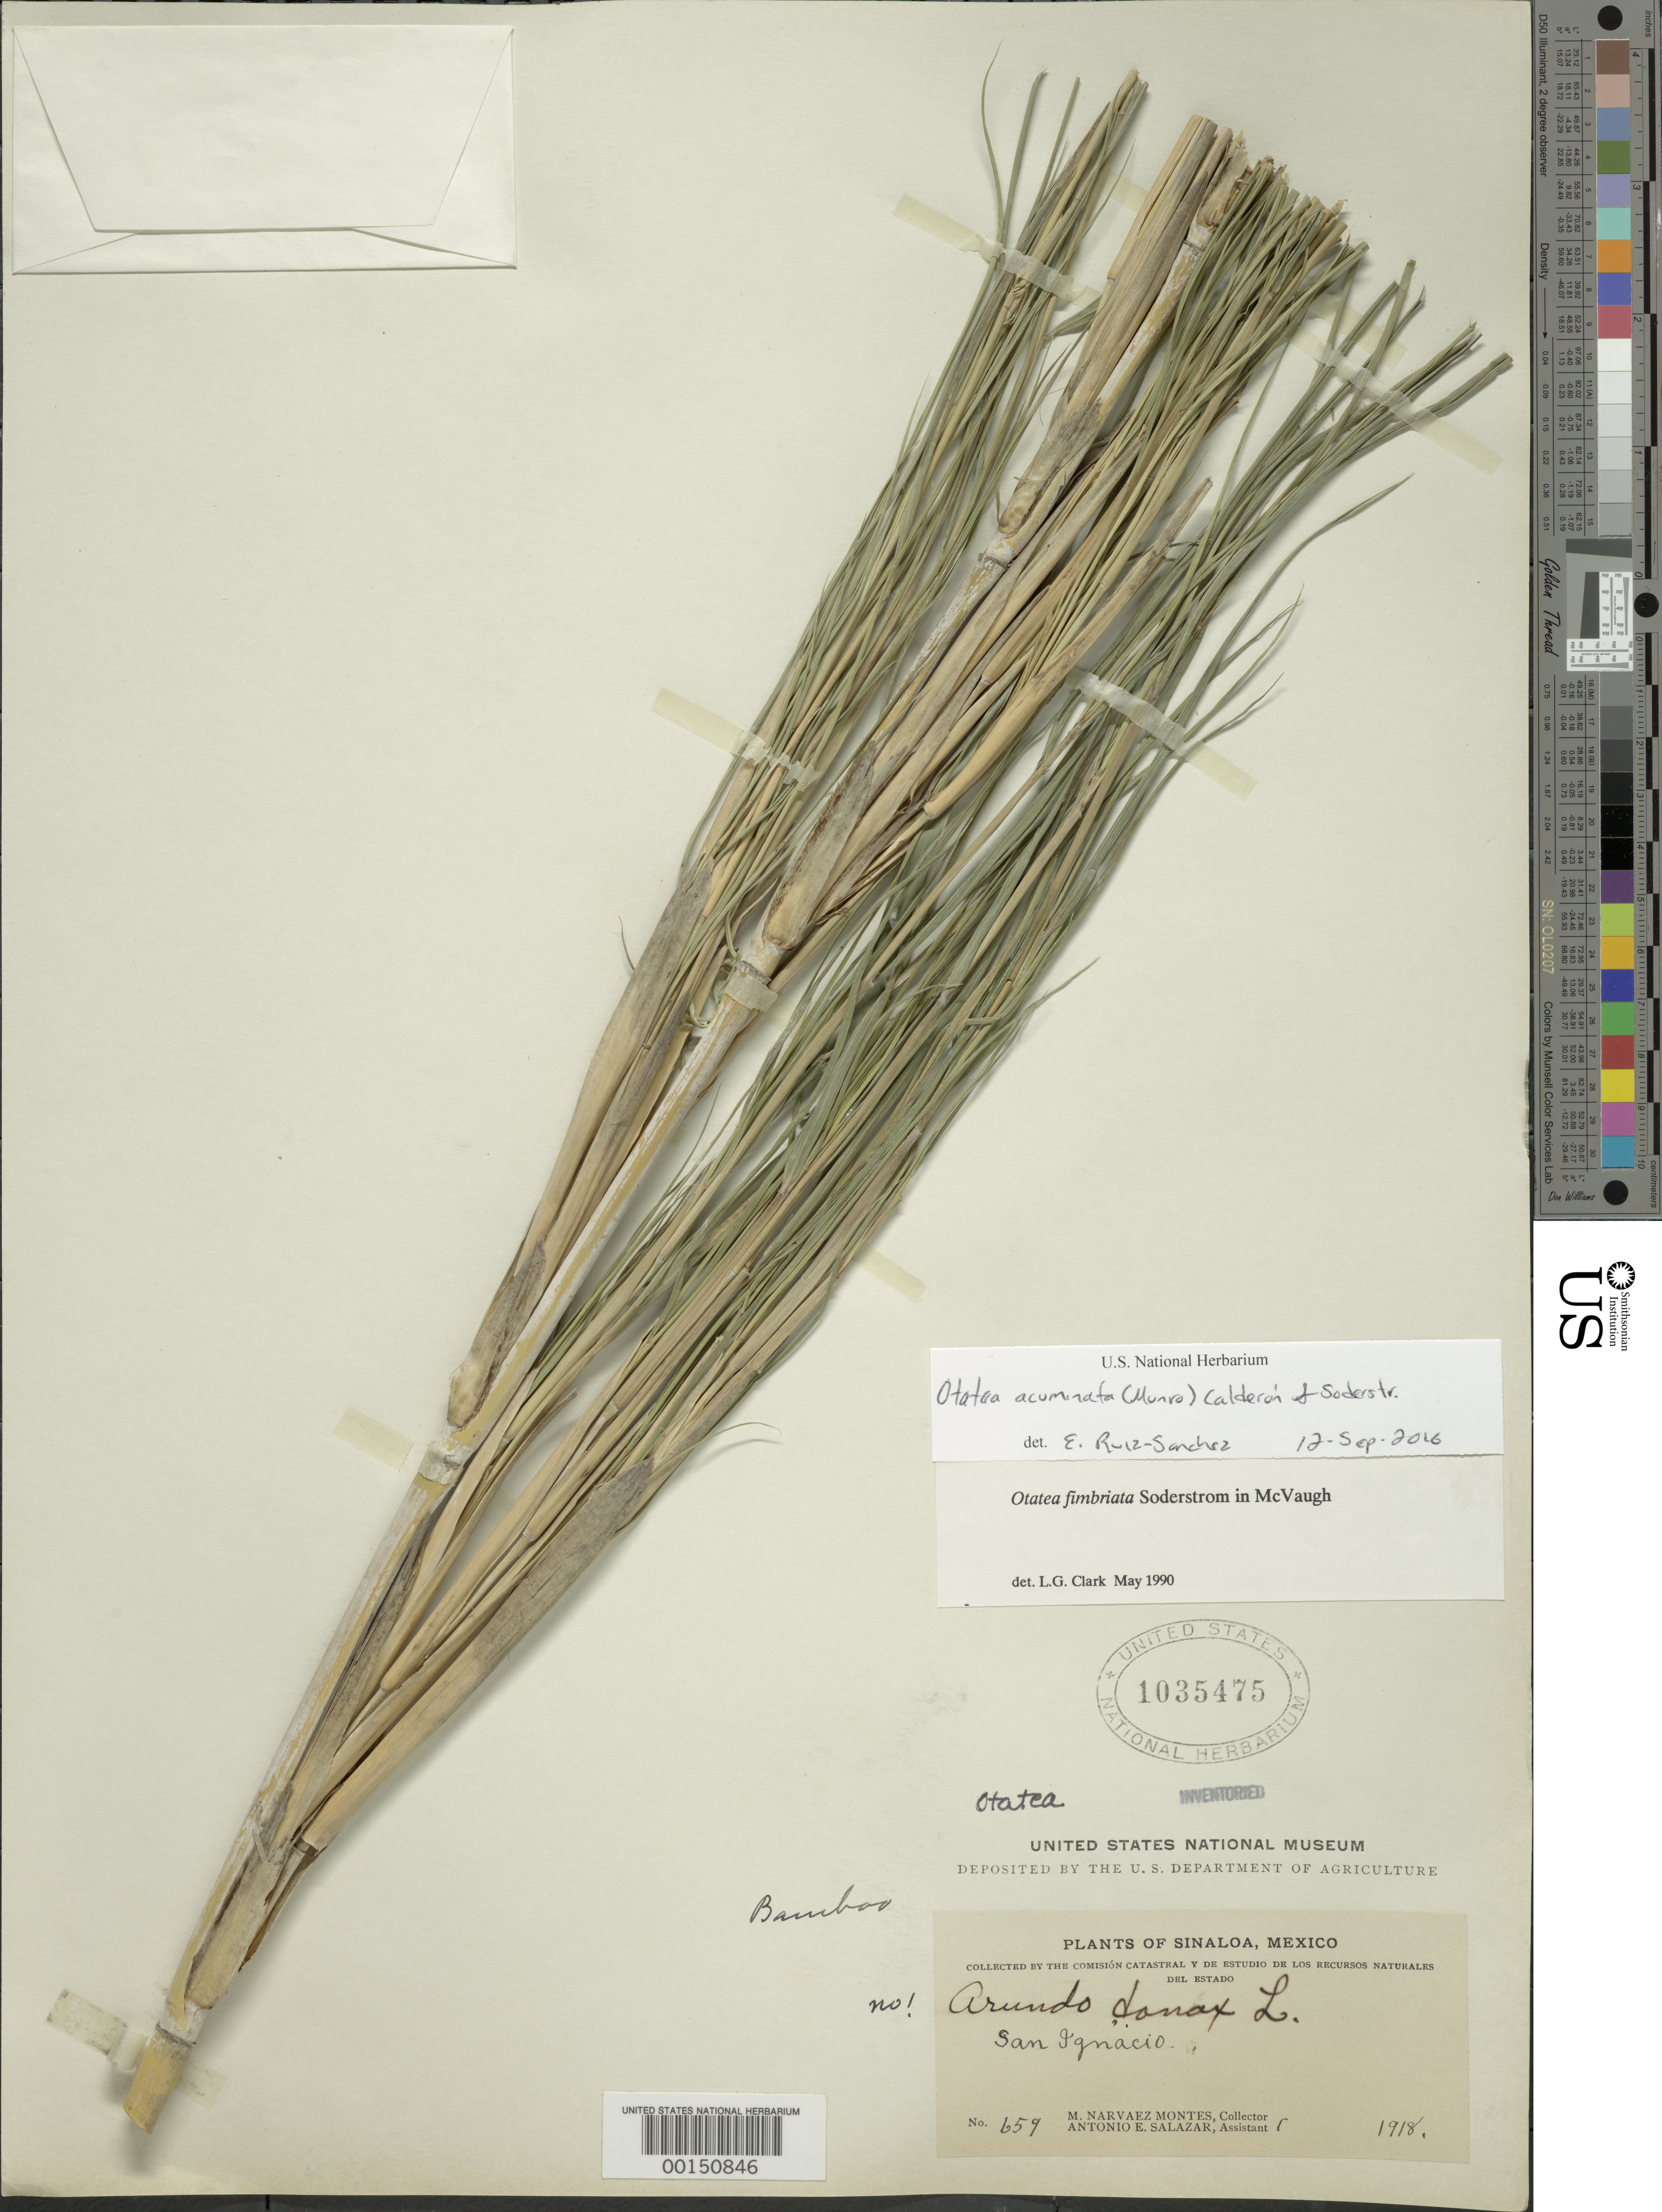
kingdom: Plantae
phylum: Tracheophyta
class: Liliopsida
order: Poales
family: Poaceae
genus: Otatea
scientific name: Otatea acuminata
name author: (Munro) C. E. Calderón & Soderstr.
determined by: Ruíz-Sanchez, E.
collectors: M. Montes & A. E. Salazar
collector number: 659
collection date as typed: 1918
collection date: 1918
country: Mexico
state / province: Sinaloa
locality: San ignacio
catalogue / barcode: US 1035475